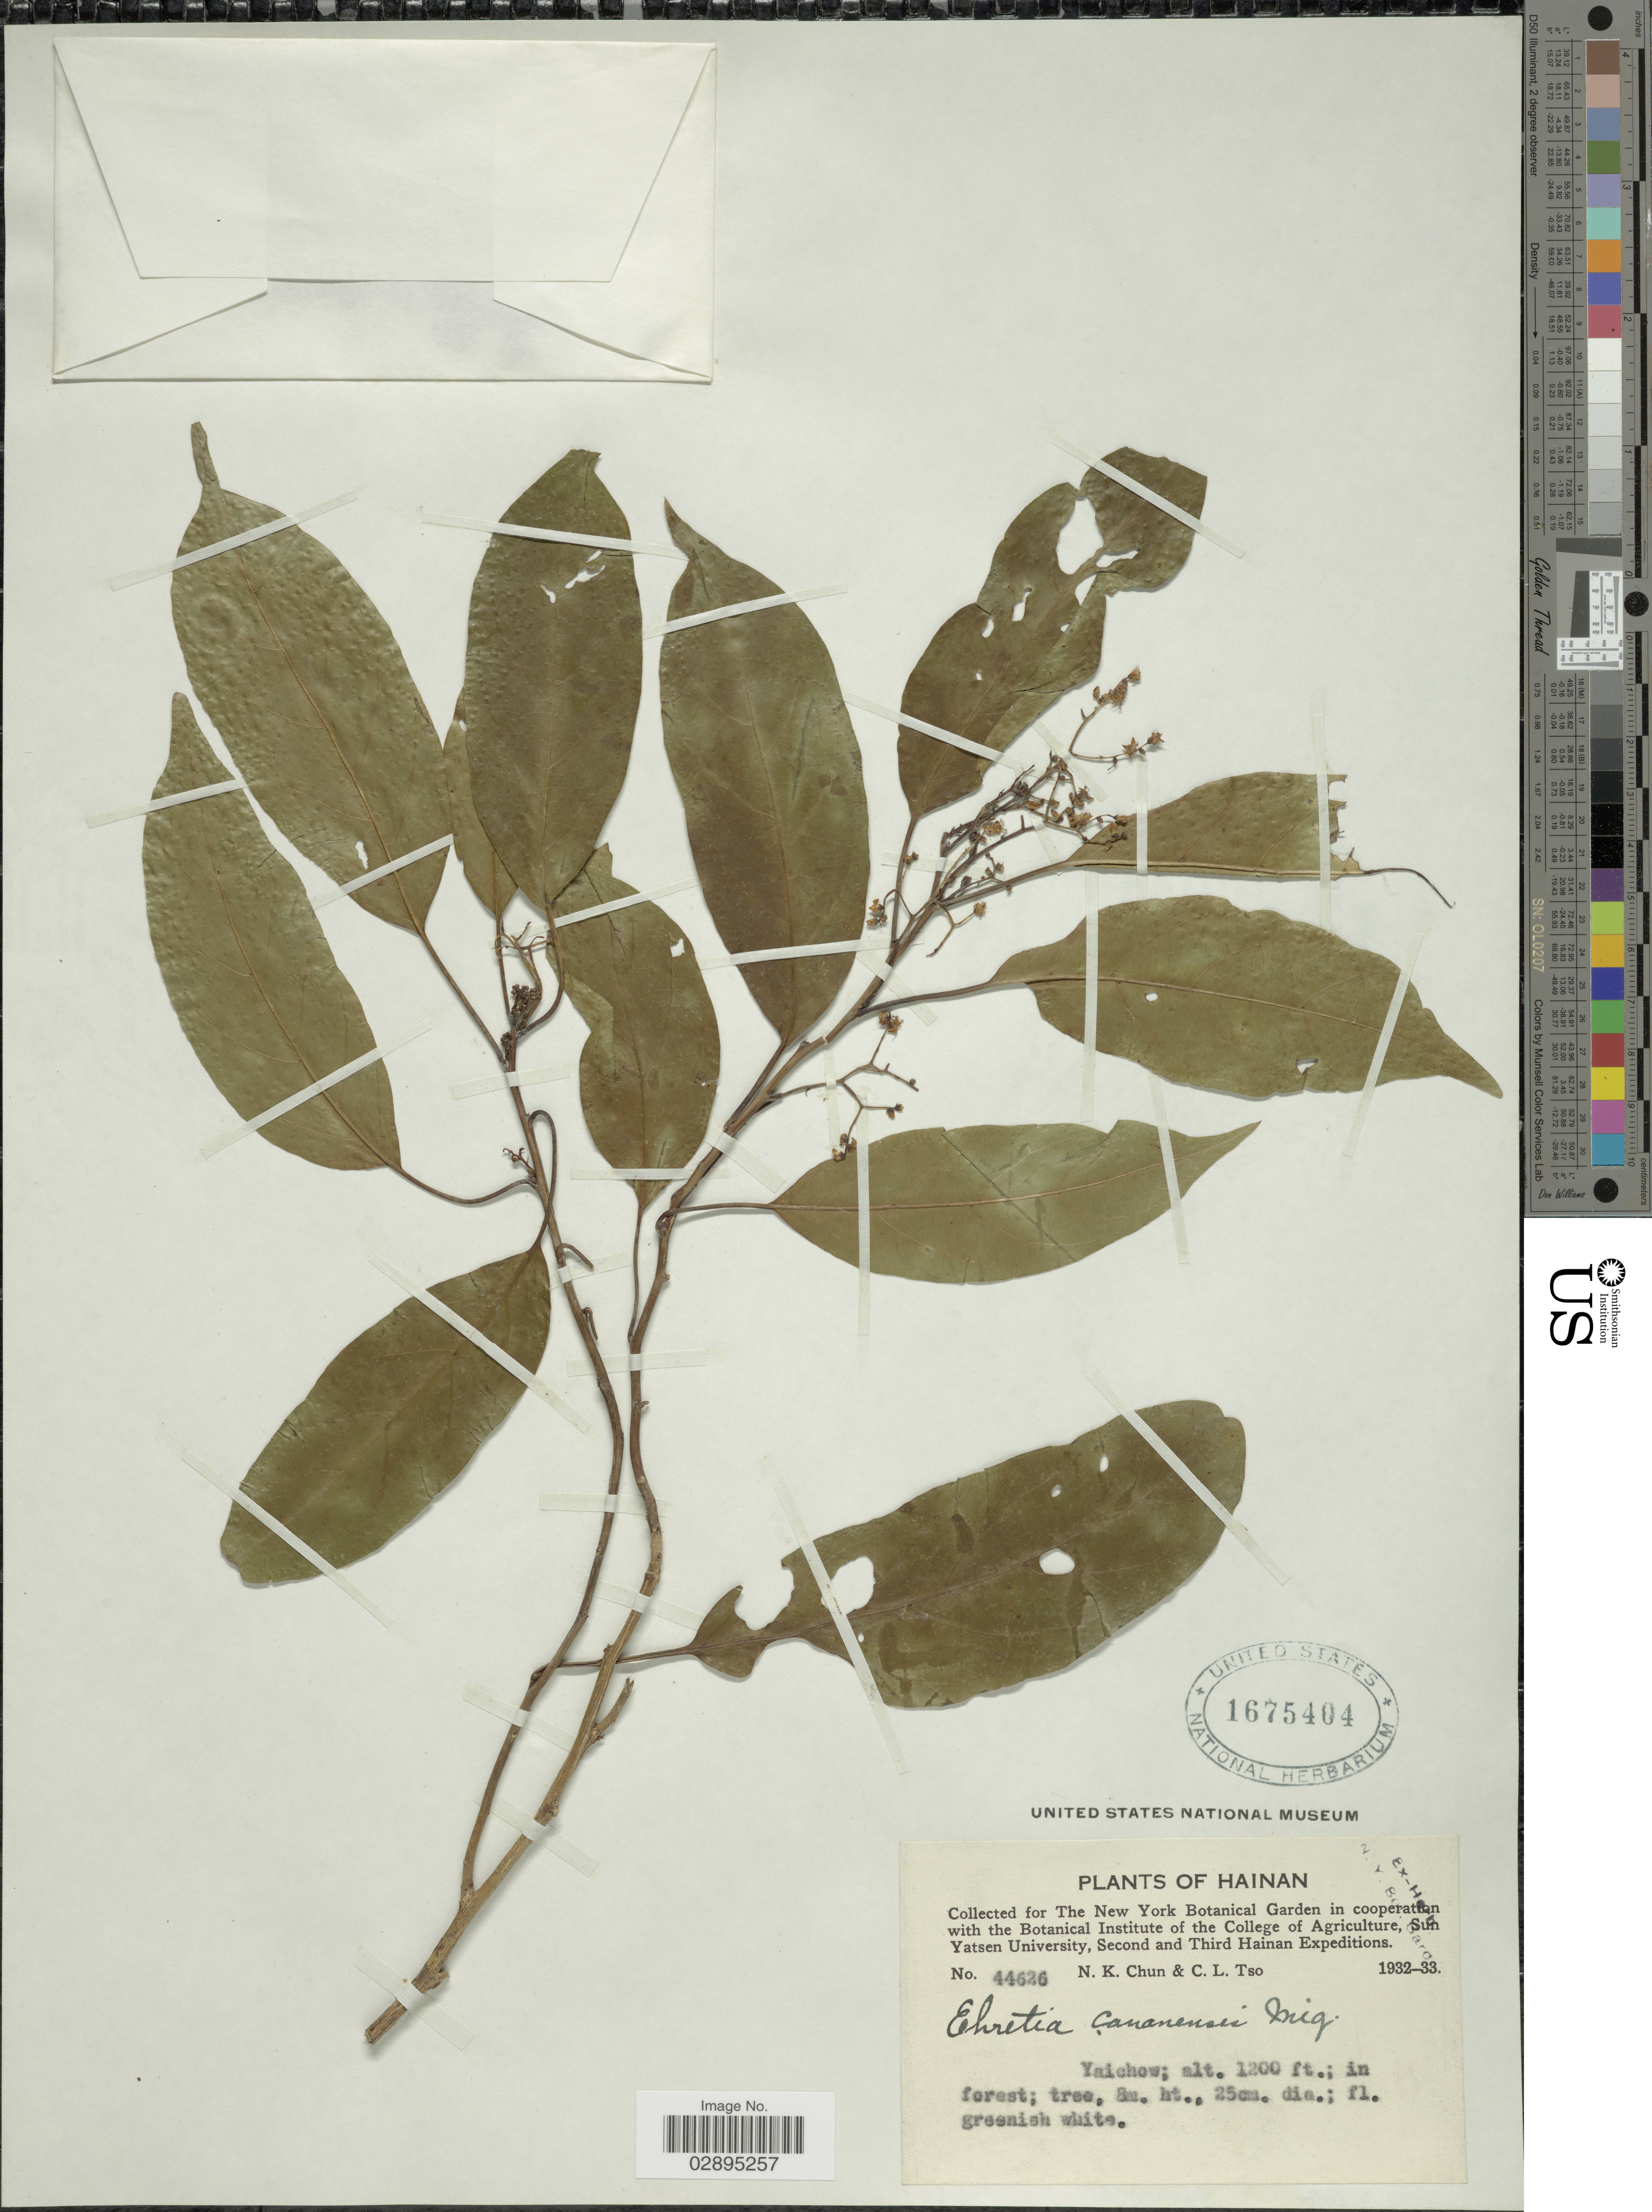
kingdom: Plantae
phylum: Tracheophyta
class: Magnoliopsida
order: Boraginales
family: Ehretiaceae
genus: Ehretia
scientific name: Ehretia canarensis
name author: Miq.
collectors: N. K. Chun & C. Tso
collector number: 44626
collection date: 1932/1933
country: China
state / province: Hainan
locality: Yaichow.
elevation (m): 366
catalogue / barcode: US 1675404